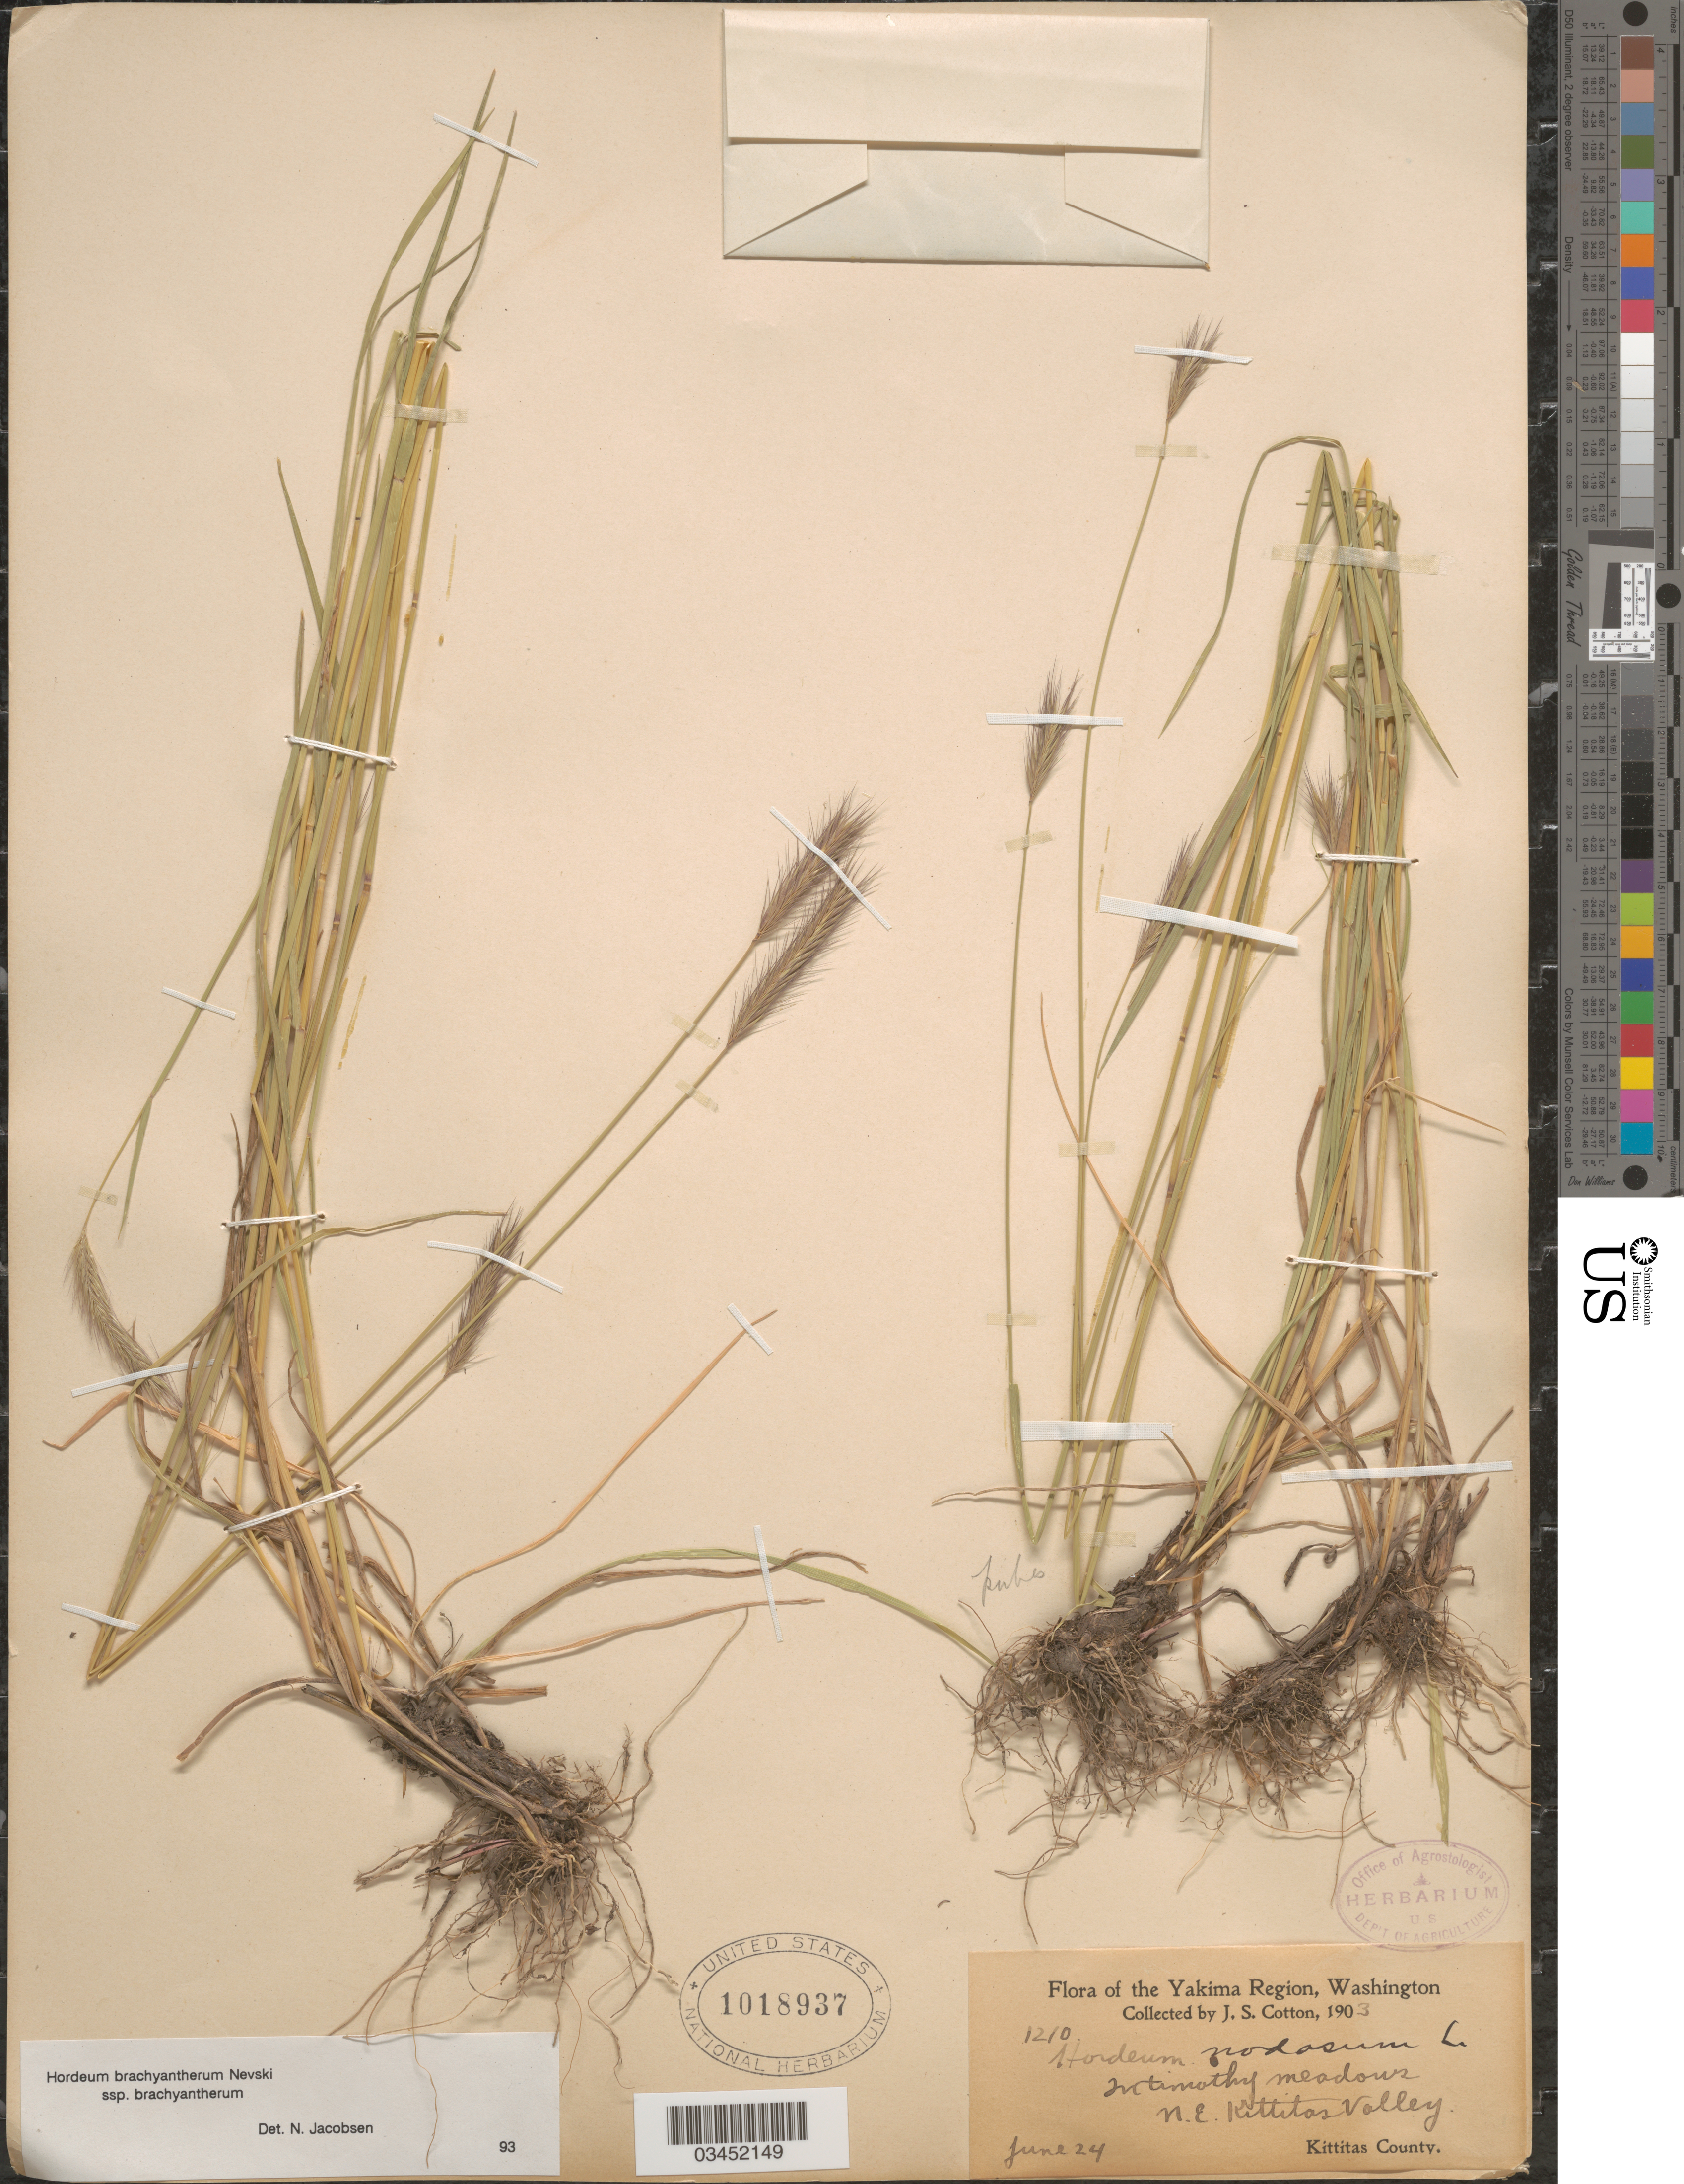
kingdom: Plantae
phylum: Tracheophyta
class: Liliopsida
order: Poales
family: Poaceae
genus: Hordeum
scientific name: Hordeum brachyantherum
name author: Nevski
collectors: J. S. Cotton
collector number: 1210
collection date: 1903-06-24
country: United States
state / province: Washington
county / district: Kittitas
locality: Yakima Region. In timothy meadows. N.E. Kittitas Valley. Kittitas County.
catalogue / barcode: US 1018937